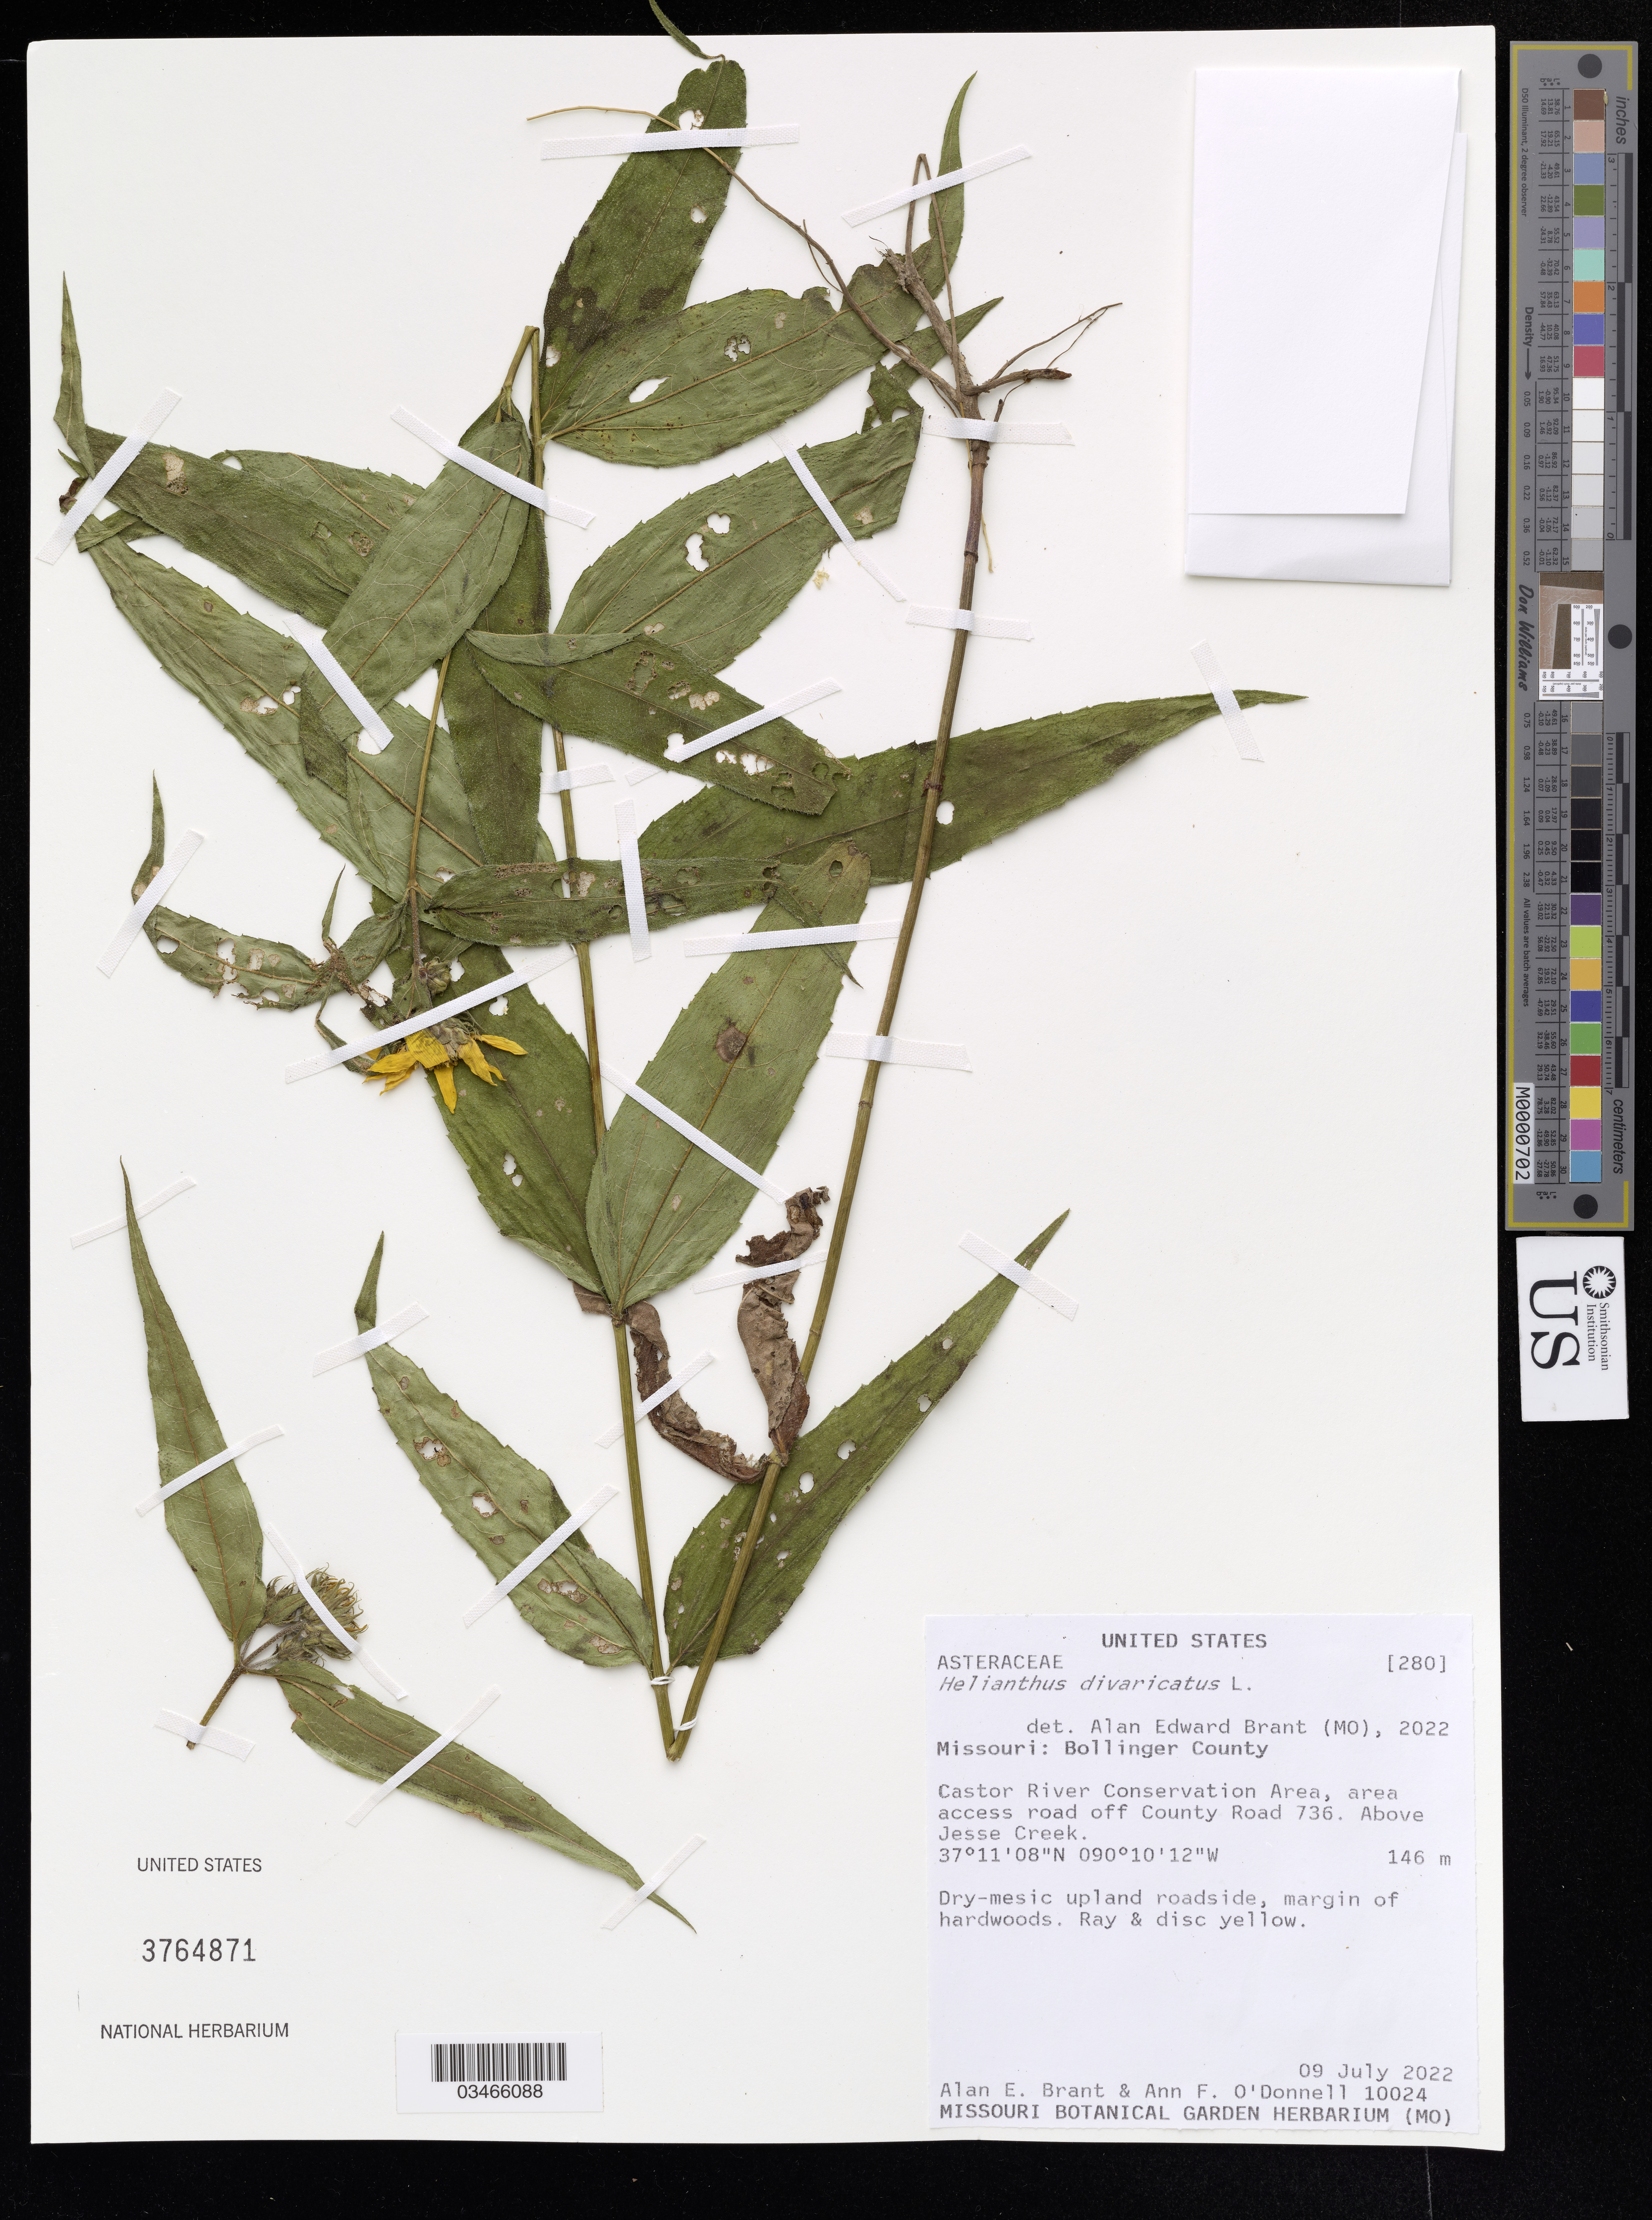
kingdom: Plantae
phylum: Tracheophyta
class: Magnoliopsida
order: Asterales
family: Asteraceae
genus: Helianthus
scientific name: Helianthus divaricatus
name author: L.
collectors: A. Brant & F. O'Donnell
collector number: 10024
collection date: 2022-07-09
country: United States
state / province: Missouri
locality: Bollinger County. Castor River Conservation Area, area access road off County Road 736. Above Jesse Creek.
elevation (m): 146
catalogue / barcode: US 3764871